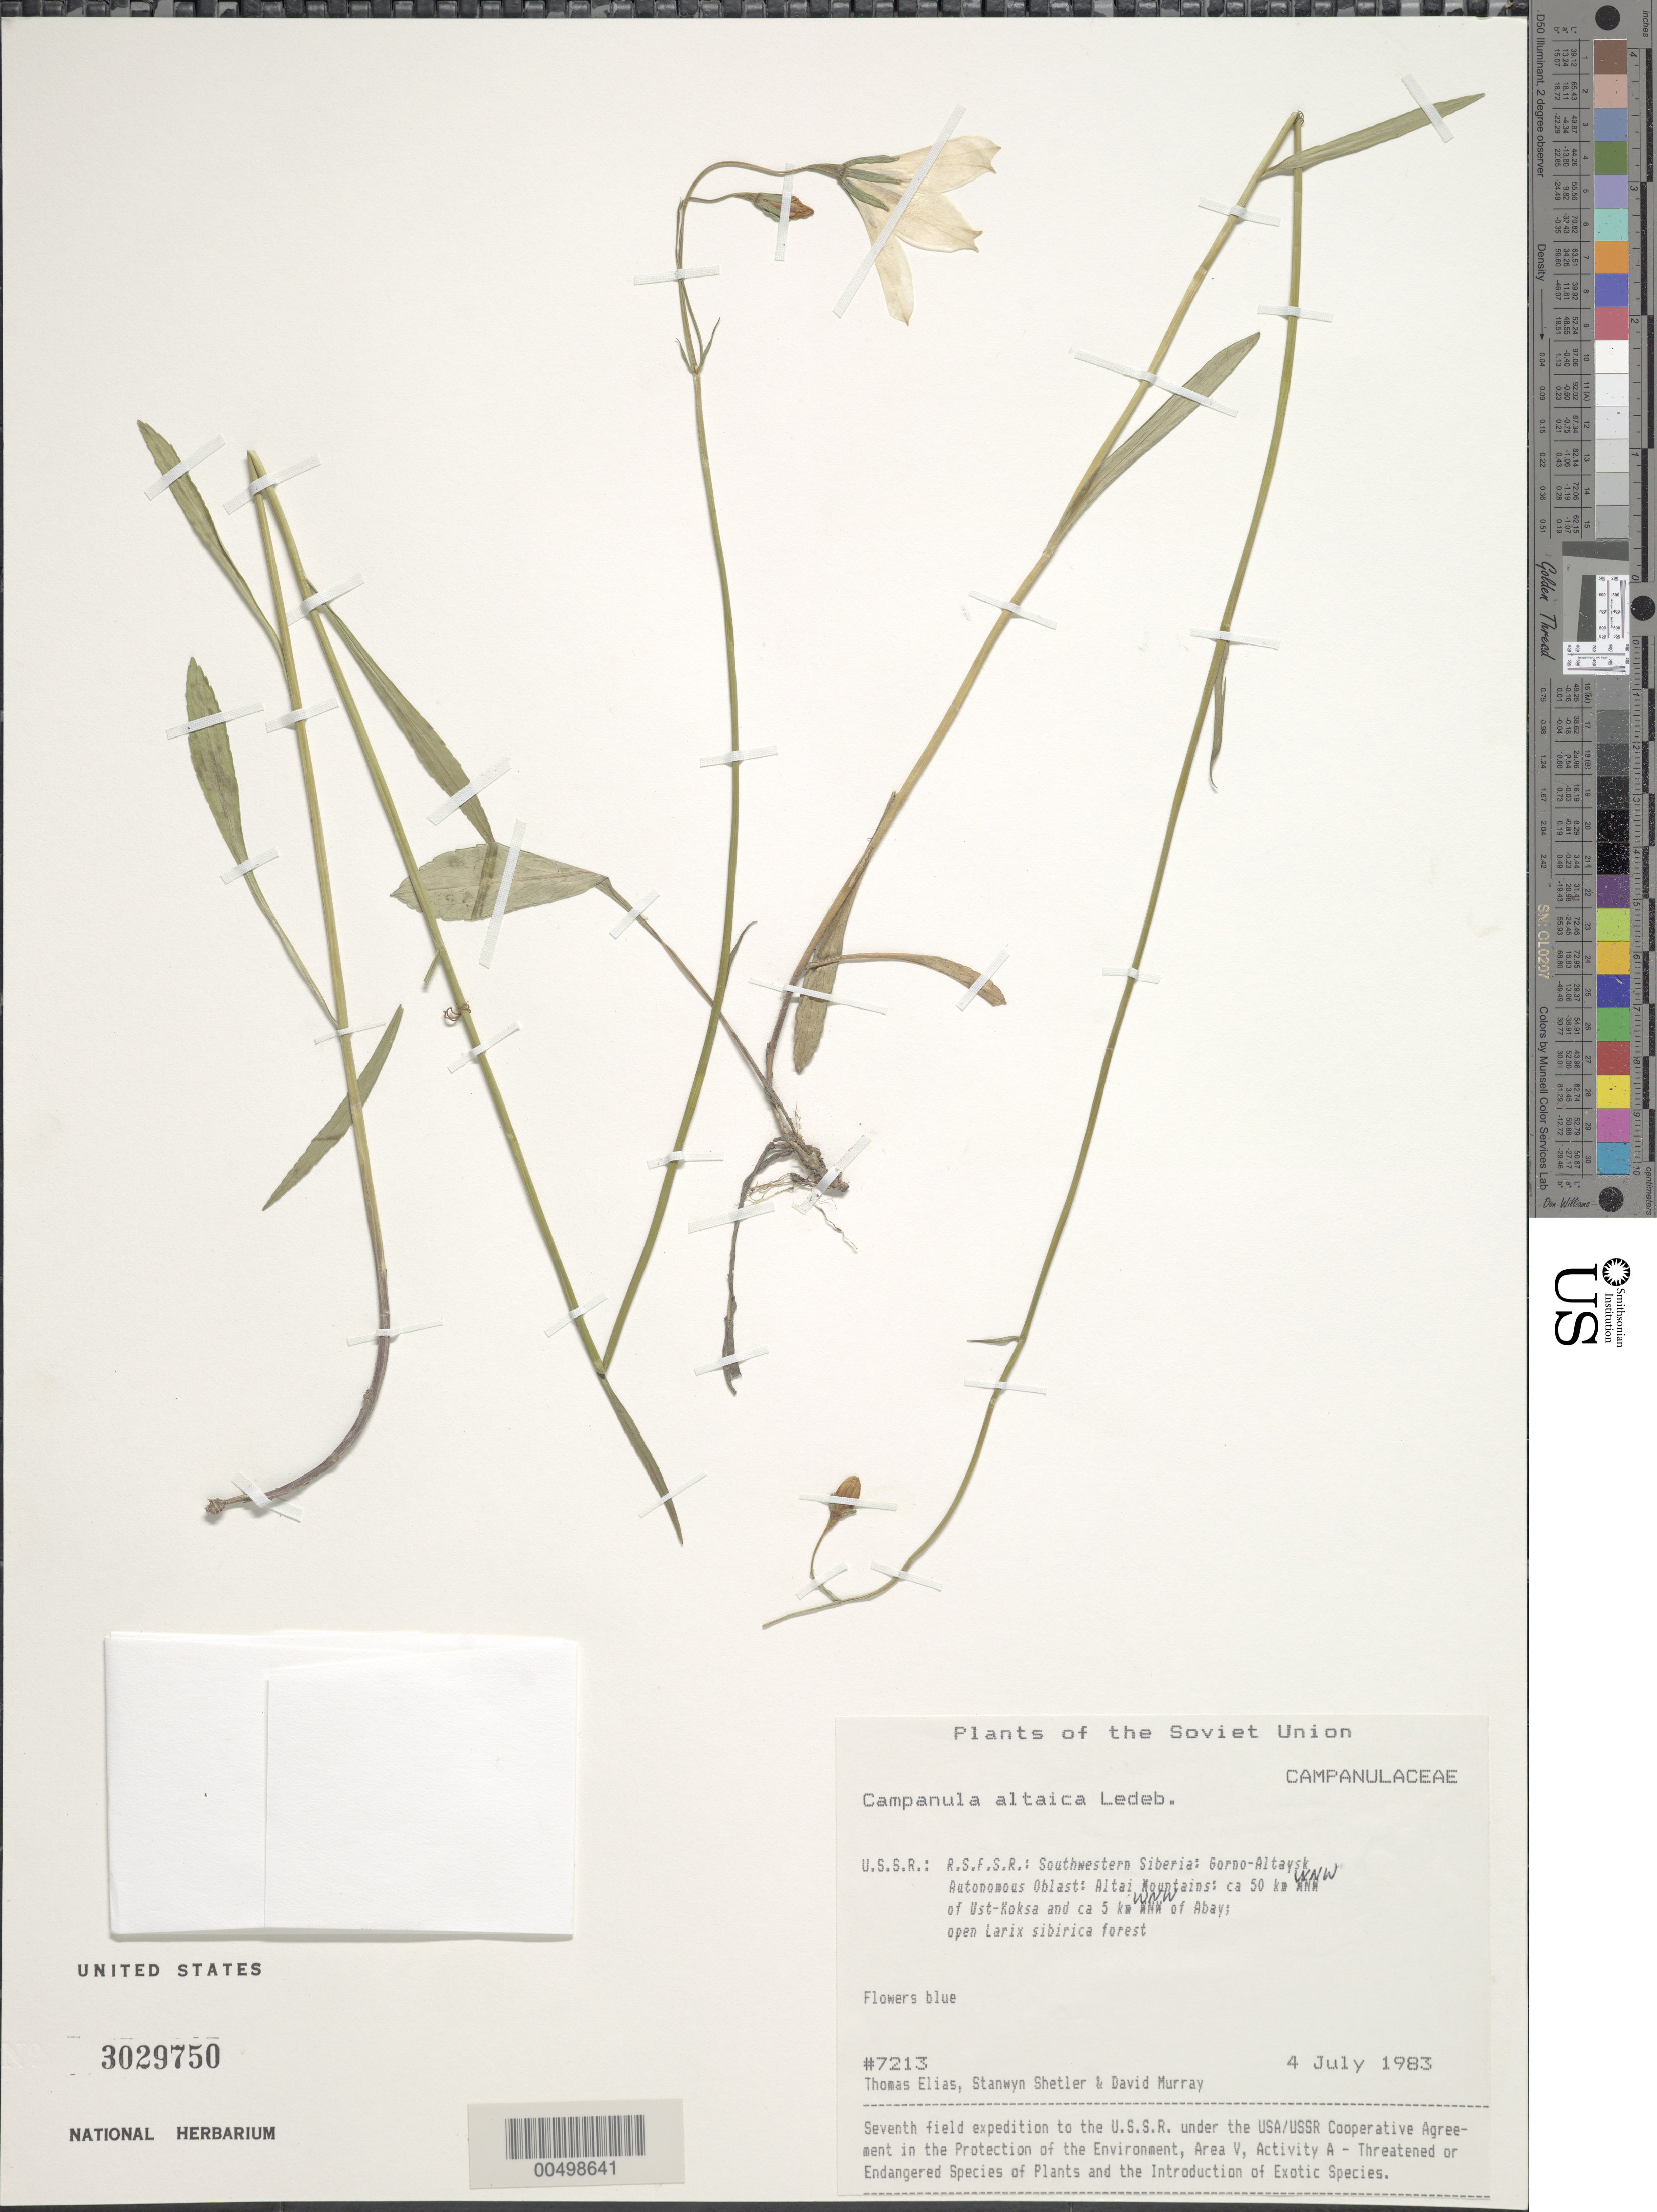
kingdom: Plantae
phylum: Tracheophyta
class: Magnoliopsida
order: Asterales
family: Campanulaceae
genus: Campanula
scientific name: Campanula altaica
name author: Ledeb.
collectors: T. Elias, S. Shetler & D. F. Murray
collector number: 7213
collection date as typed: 04 Jul 1983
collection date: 1983-07-04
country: Russian Federation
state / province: Altai Republic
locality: Altai Mountains, ca. 50 km WNW of Ust-Koksa and ca. 5 km WNW of Abay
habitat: open Larix sibirica forest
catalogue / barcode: US 3029750